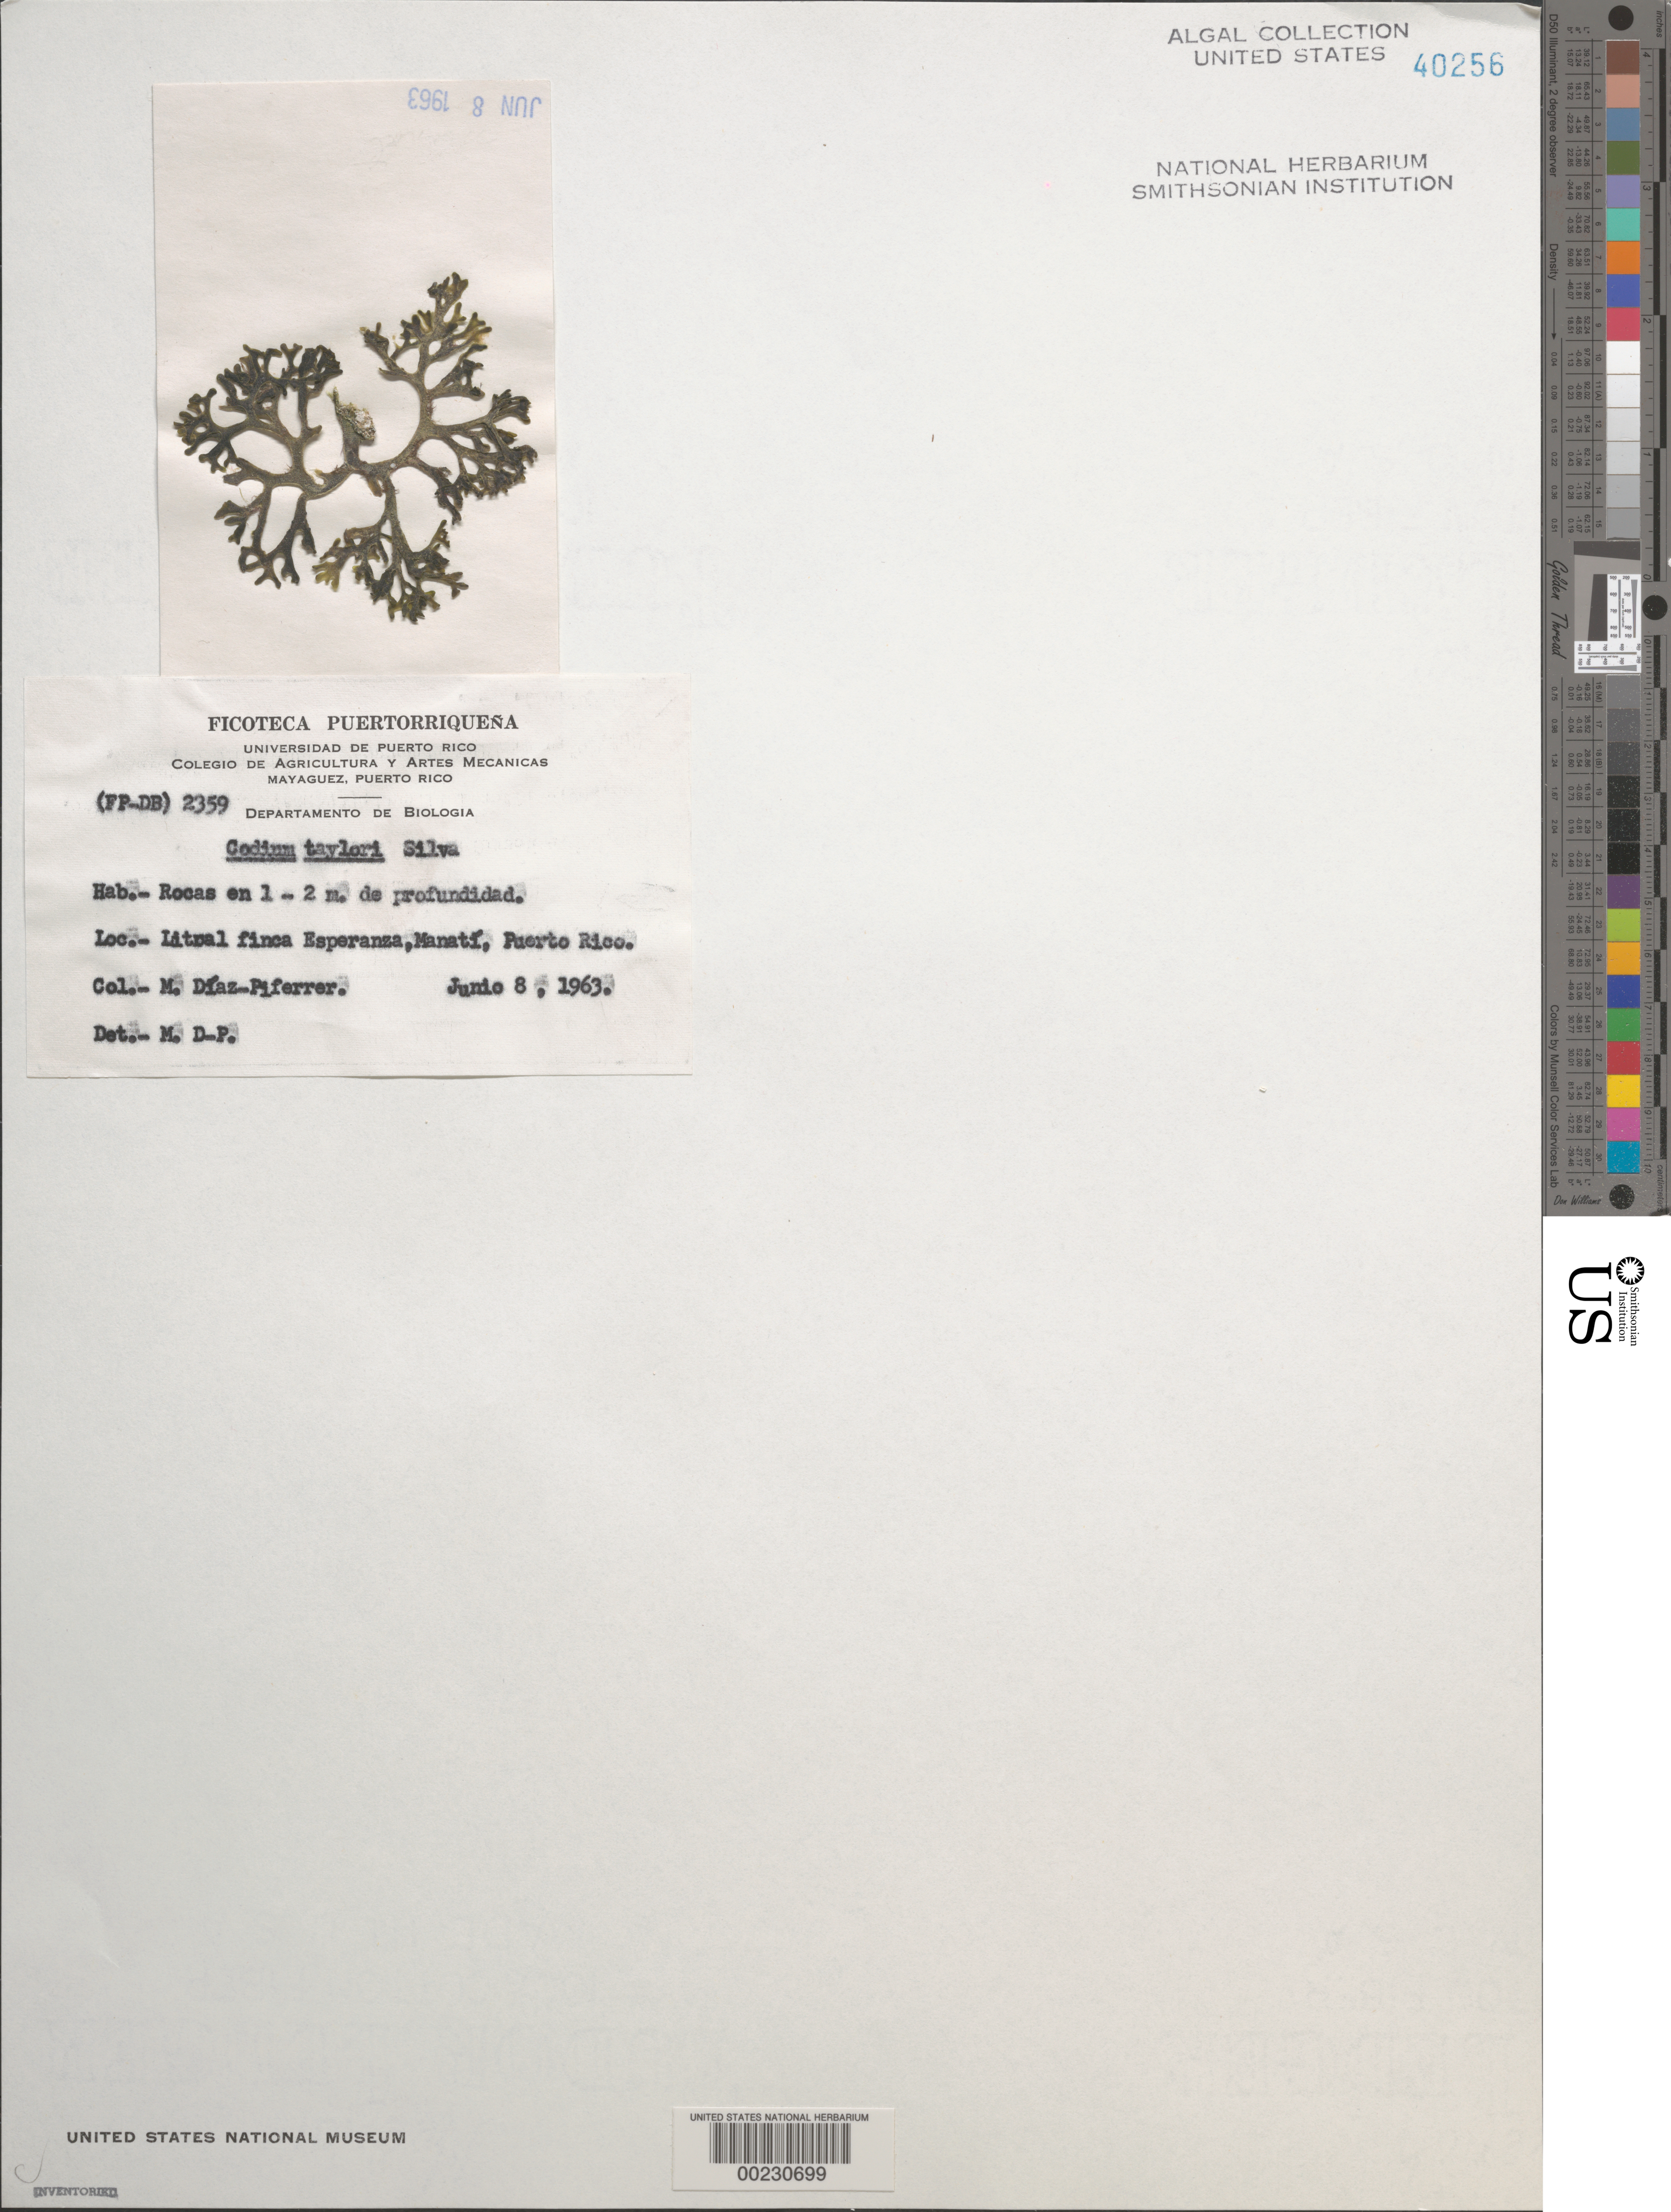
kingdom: Plantae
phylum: Chlorophyta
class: Ulvophyceae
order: Bryopsidales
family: Codiaceae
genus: Codium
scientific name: Codium taylorii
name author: P.C. Silva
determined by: Diaz-Piferrer, M.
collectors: M. Diaz-Piferrer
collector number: (fp-db) 2359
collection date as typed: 08 Jun 1963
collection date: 1963-06-08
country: Puerto Rico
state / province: Manati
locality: Esperanza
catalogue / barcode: US 40256